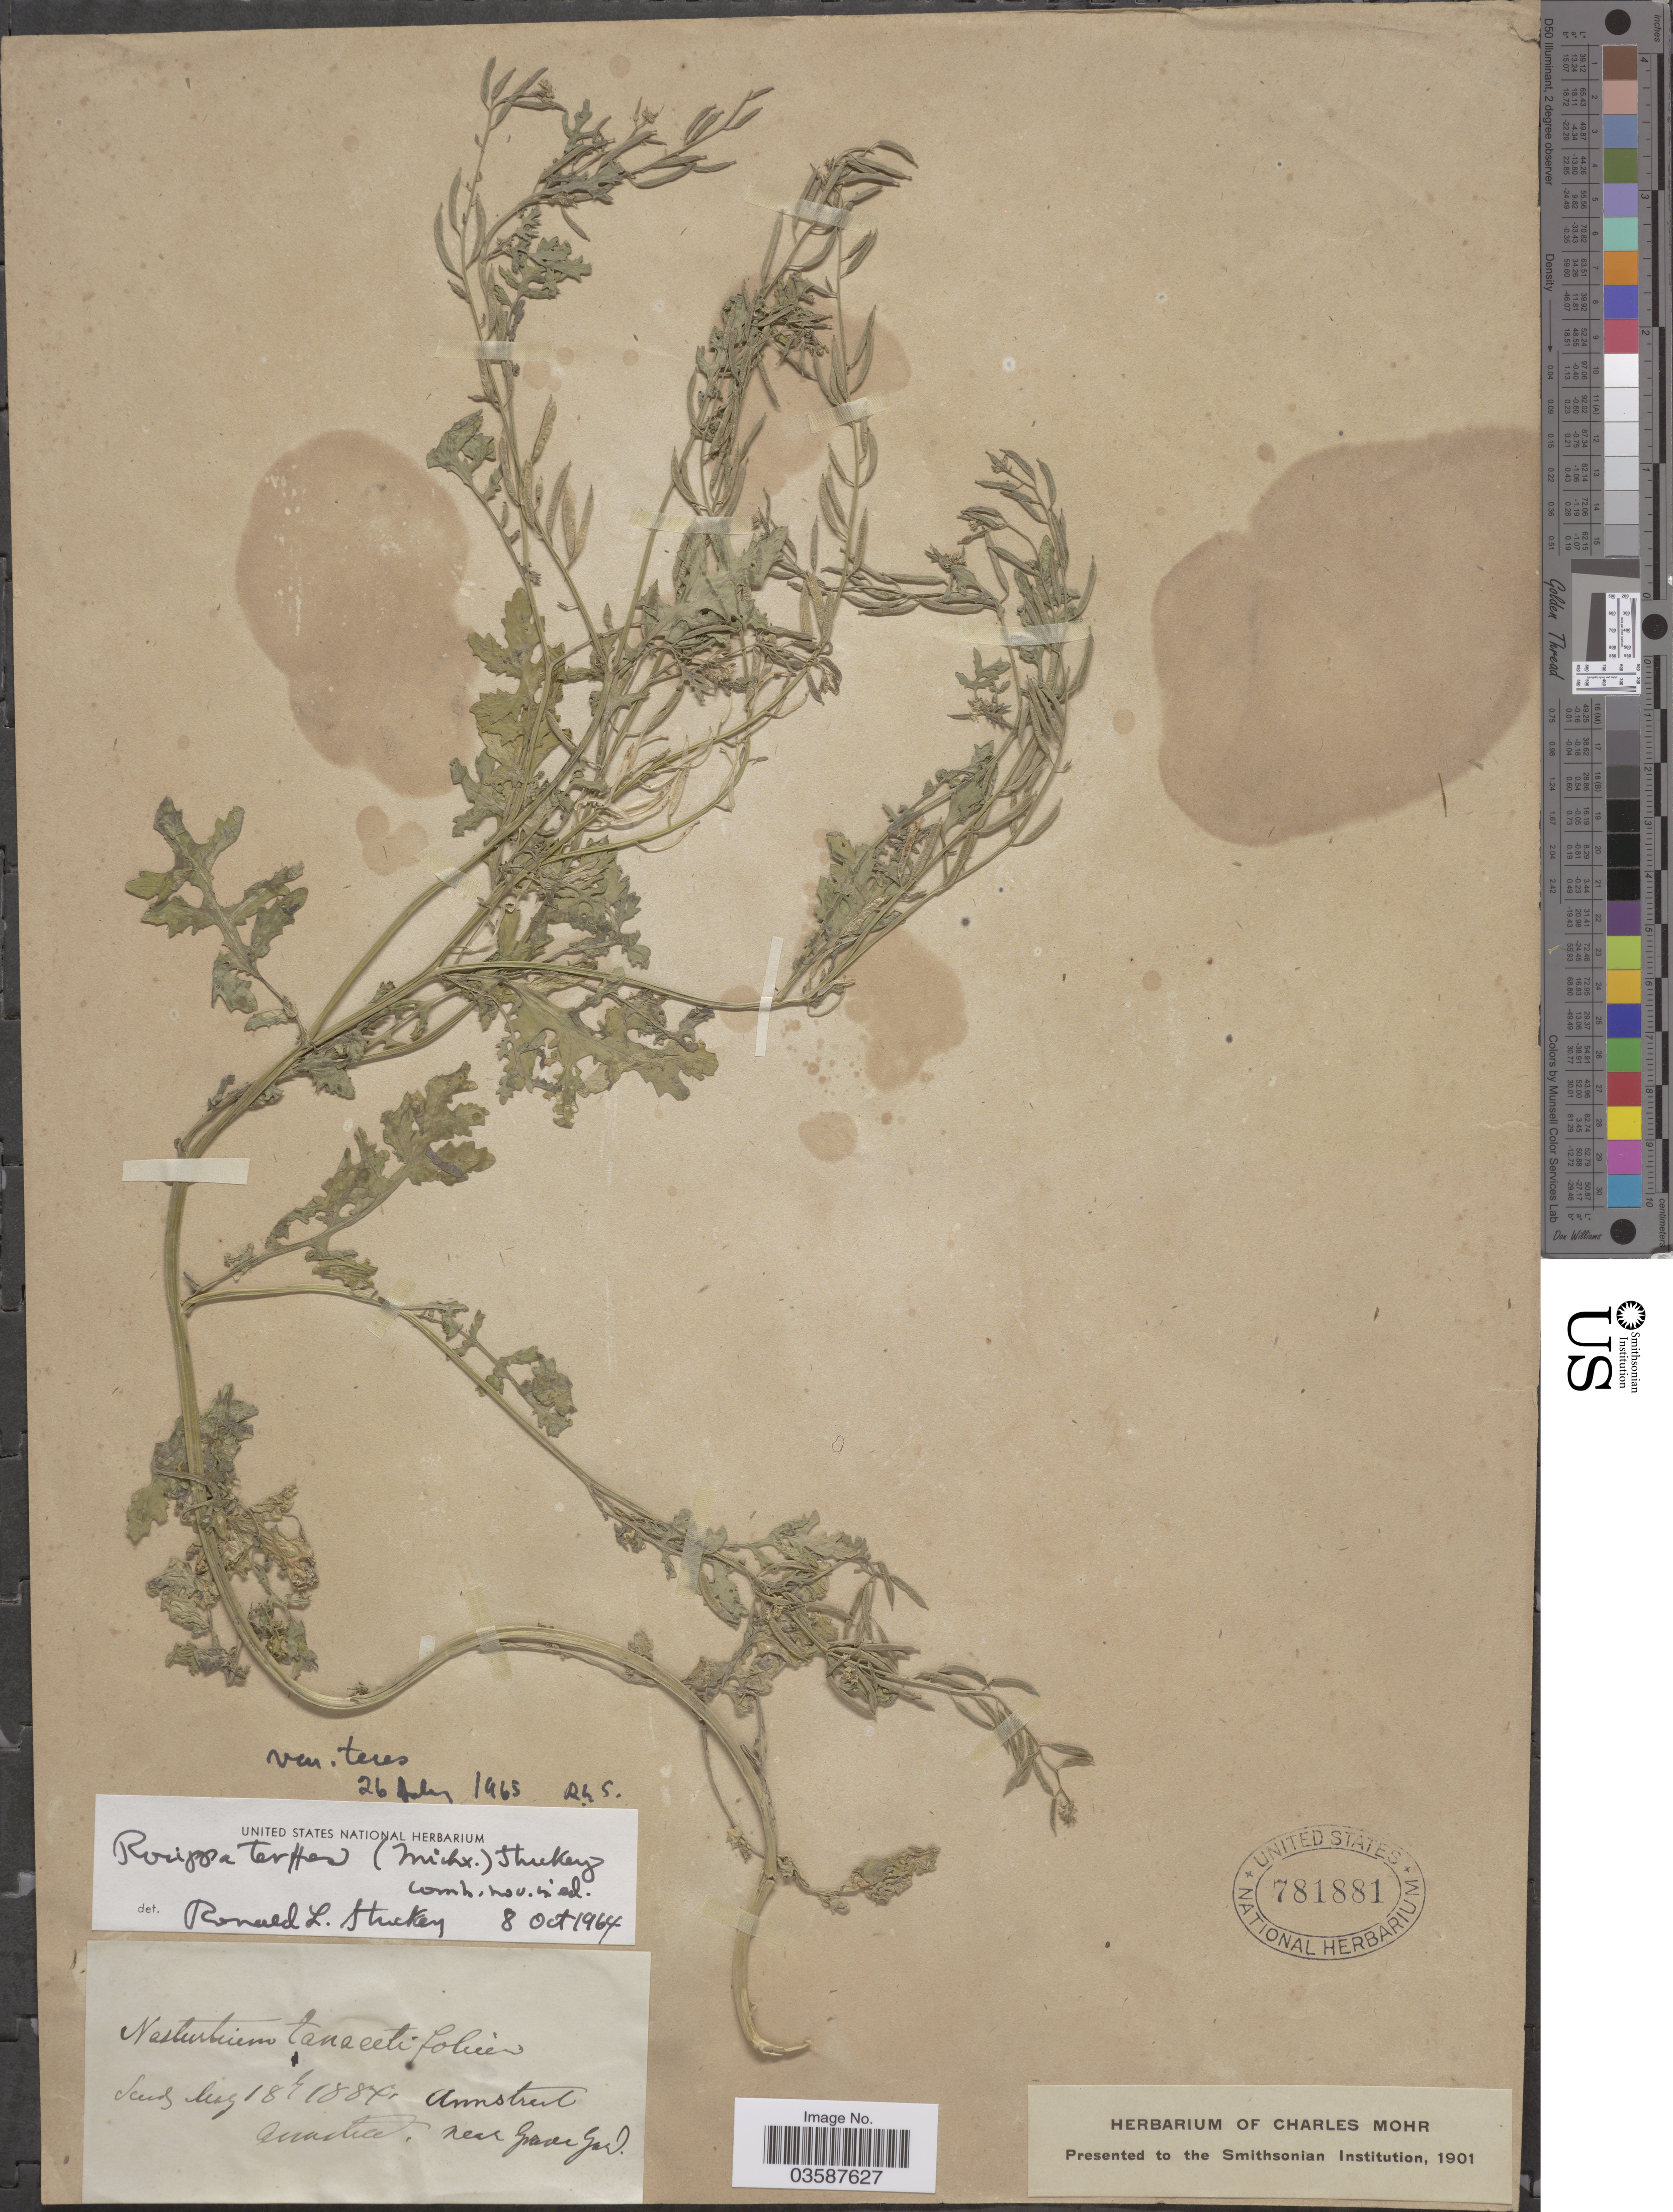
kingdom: Plantae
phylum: Tracheophyta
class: Magnoliopsida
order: Brassicales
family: Brassicaceae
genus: Rorippa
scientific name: Rorippa teres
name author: (Michx.) Stuckey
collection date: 1884-08-18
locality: Annstrut near Graver Gard. [interpreted]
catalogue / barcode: US 781881